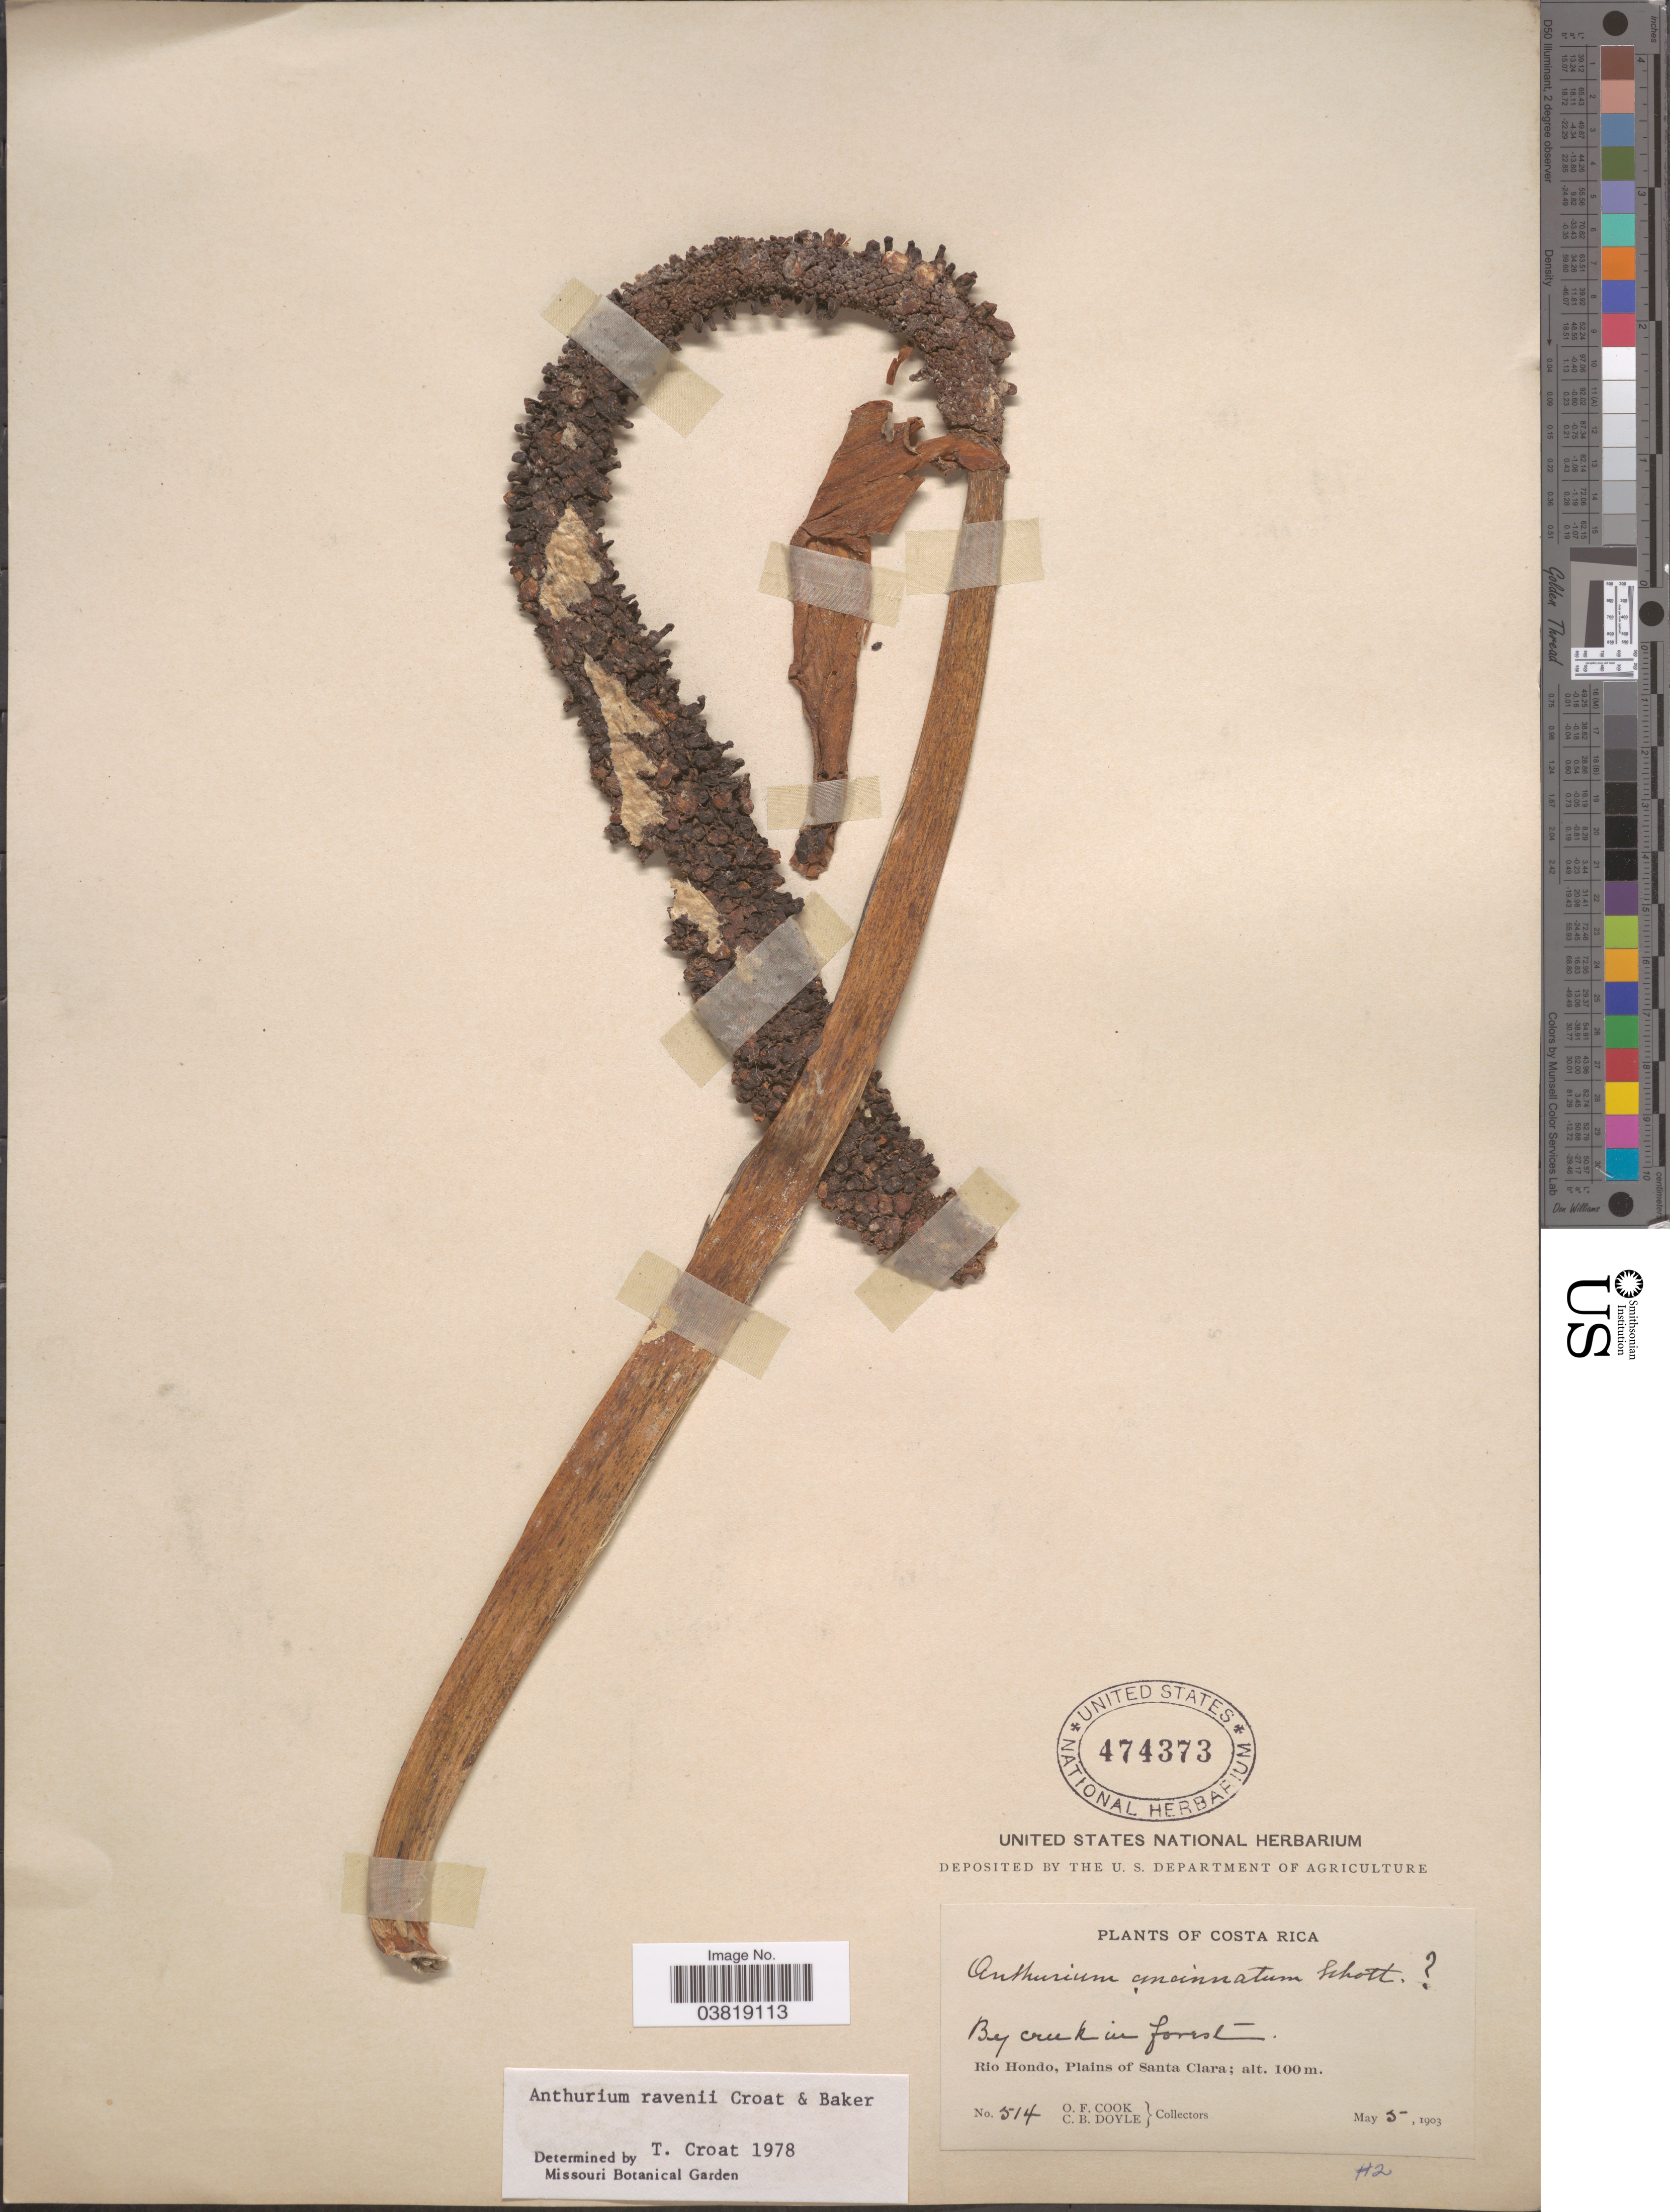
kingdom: Plantae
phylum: Tracheophyta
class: Liliopsida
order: Alismatales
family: Araceae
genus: Anthurium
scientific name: Anthurium ravenii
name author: Croat & R.A. Baker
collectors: O. F. Cook & C. Doyle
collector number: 514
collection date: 1903-05-05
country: Costa Rica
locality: By creek in forest, Rio Hondo, Plains of Santa Clara.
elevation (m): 100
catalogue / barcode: US 474373